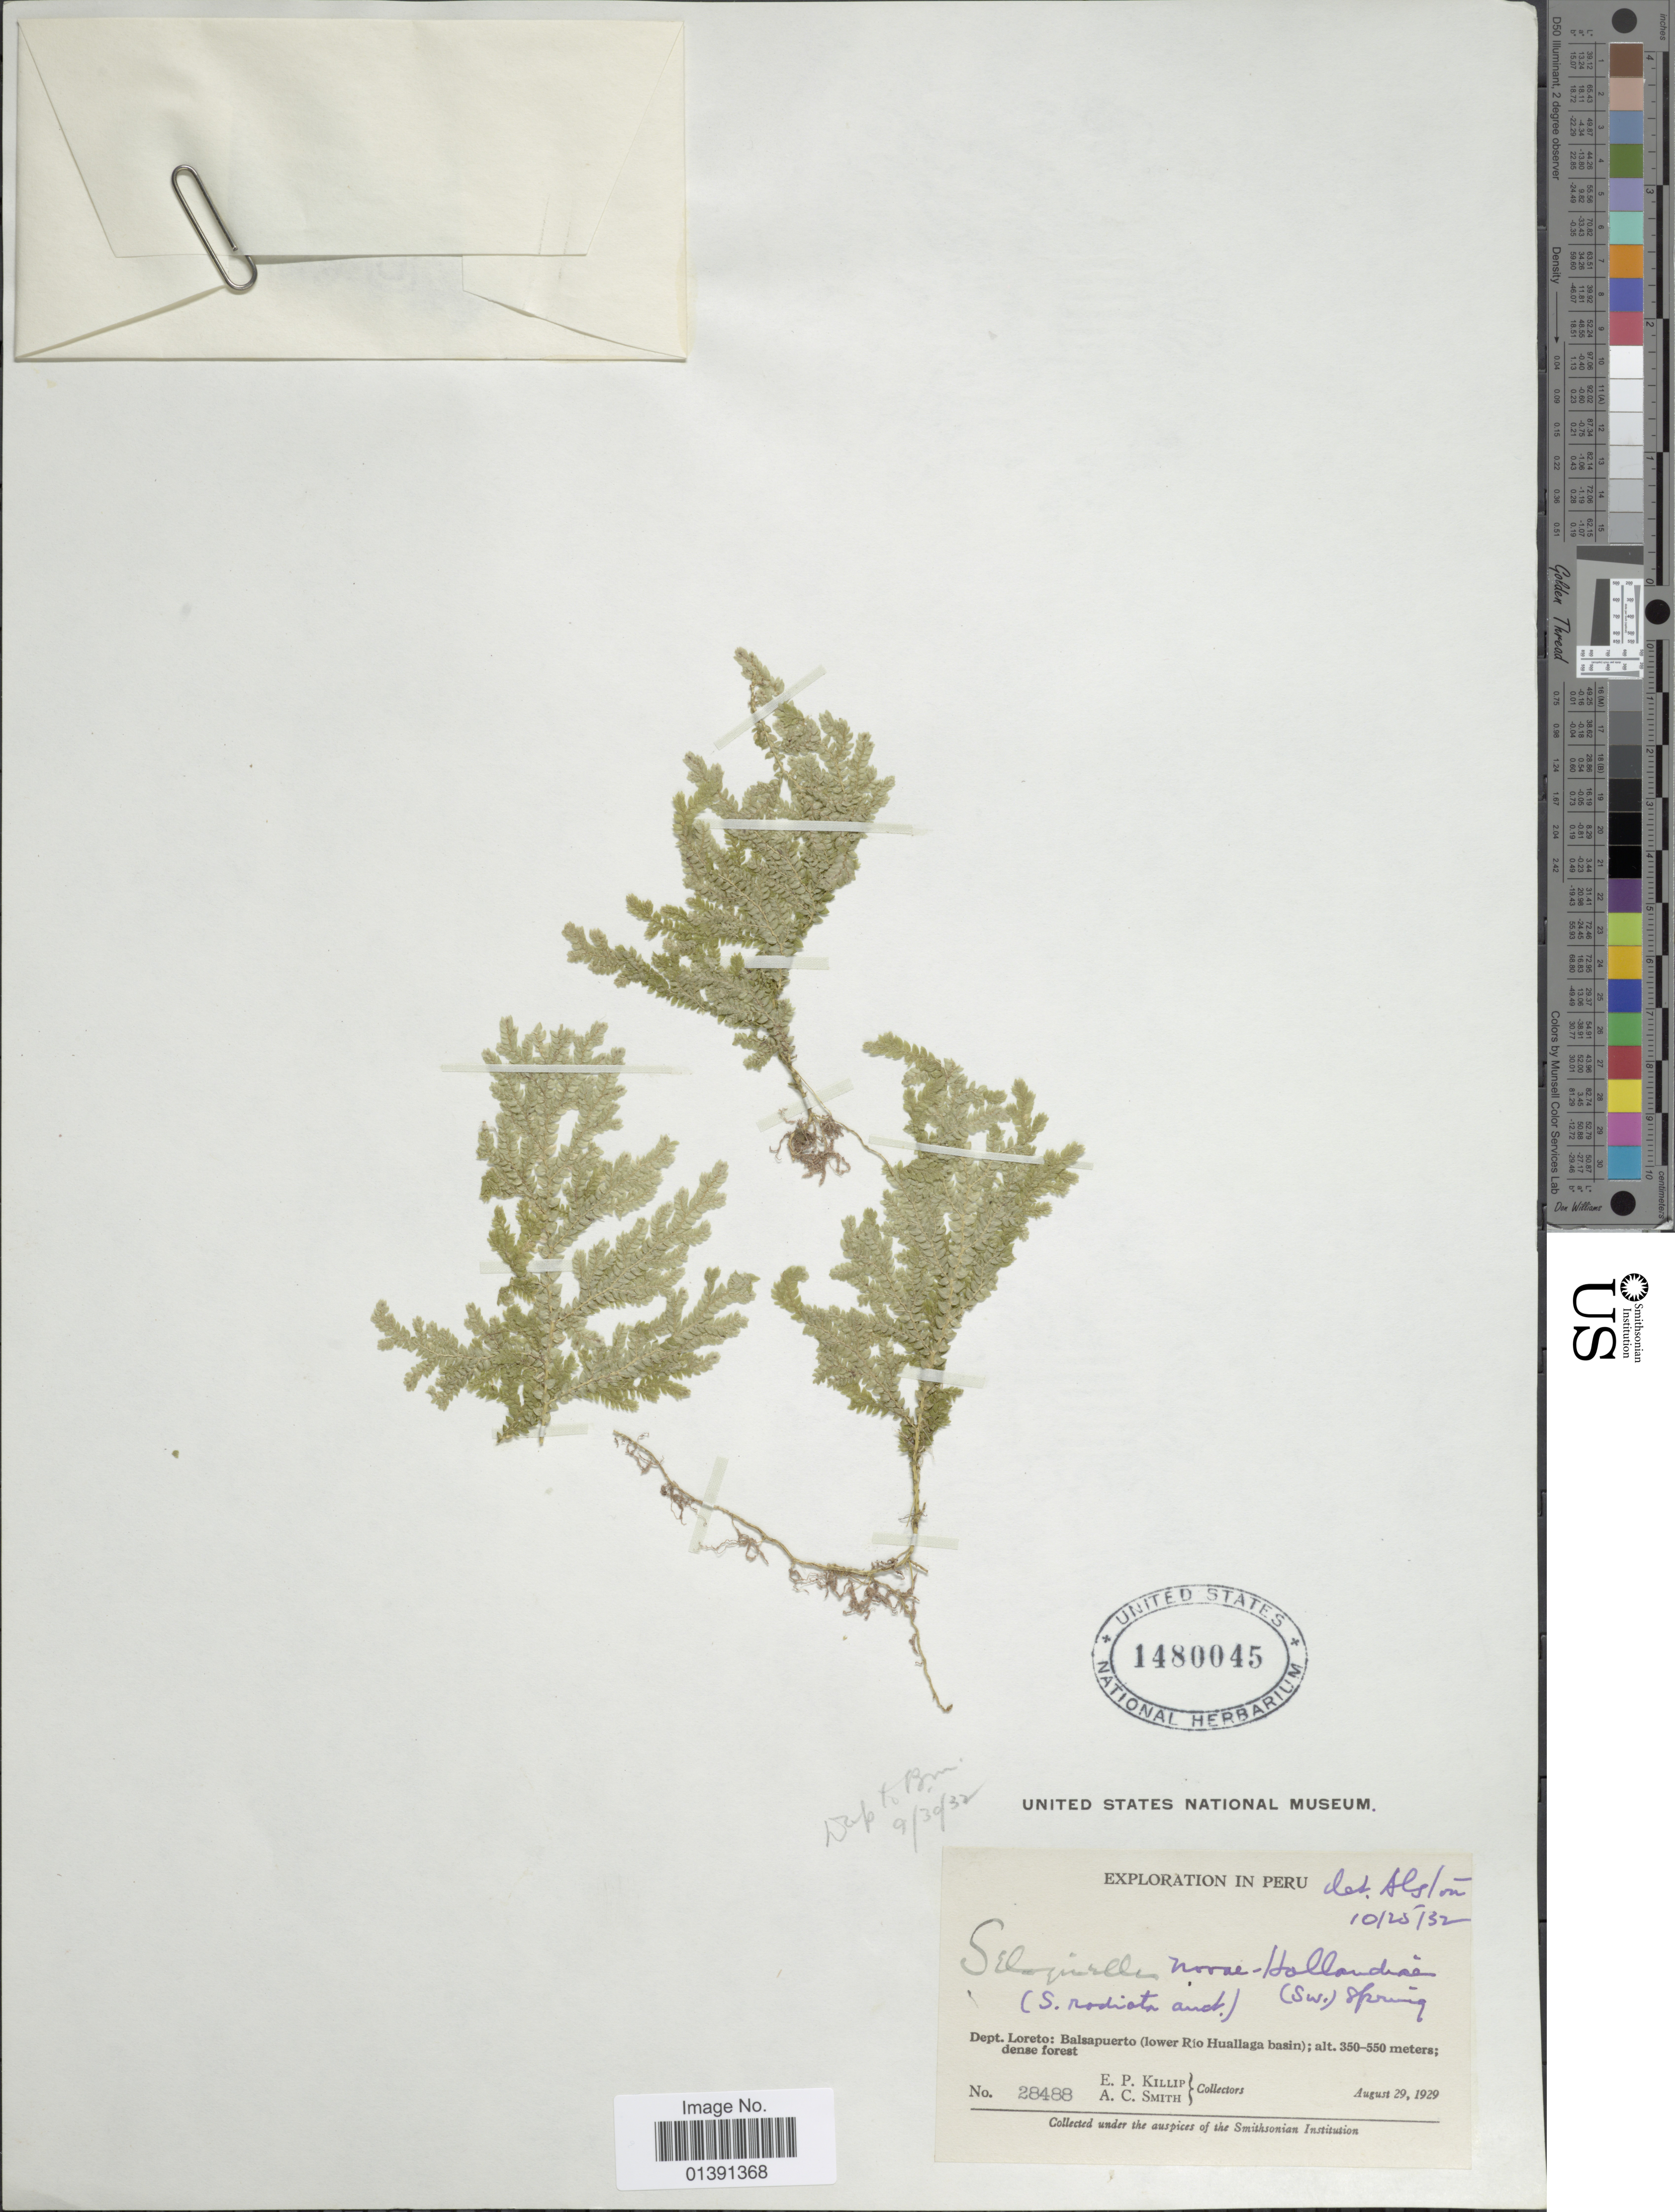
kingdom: Plantae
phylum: Tracheophyta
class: Lycopodiopsida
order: Selaginellales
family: Selaginellaceae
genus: Selaginella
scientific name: Selaginella mikeneei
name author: Valdespino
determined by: Valdespino, I. A., (PMA), Universidad de Panama (PANAMA)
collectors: E. P. Killip & A. C. Smith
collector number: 28488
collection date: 1929-08-29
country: Peru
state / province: Loreto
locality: Balsapuerto(lower Huallaga basin), dense forest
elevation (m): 350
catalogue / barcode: US 1480045